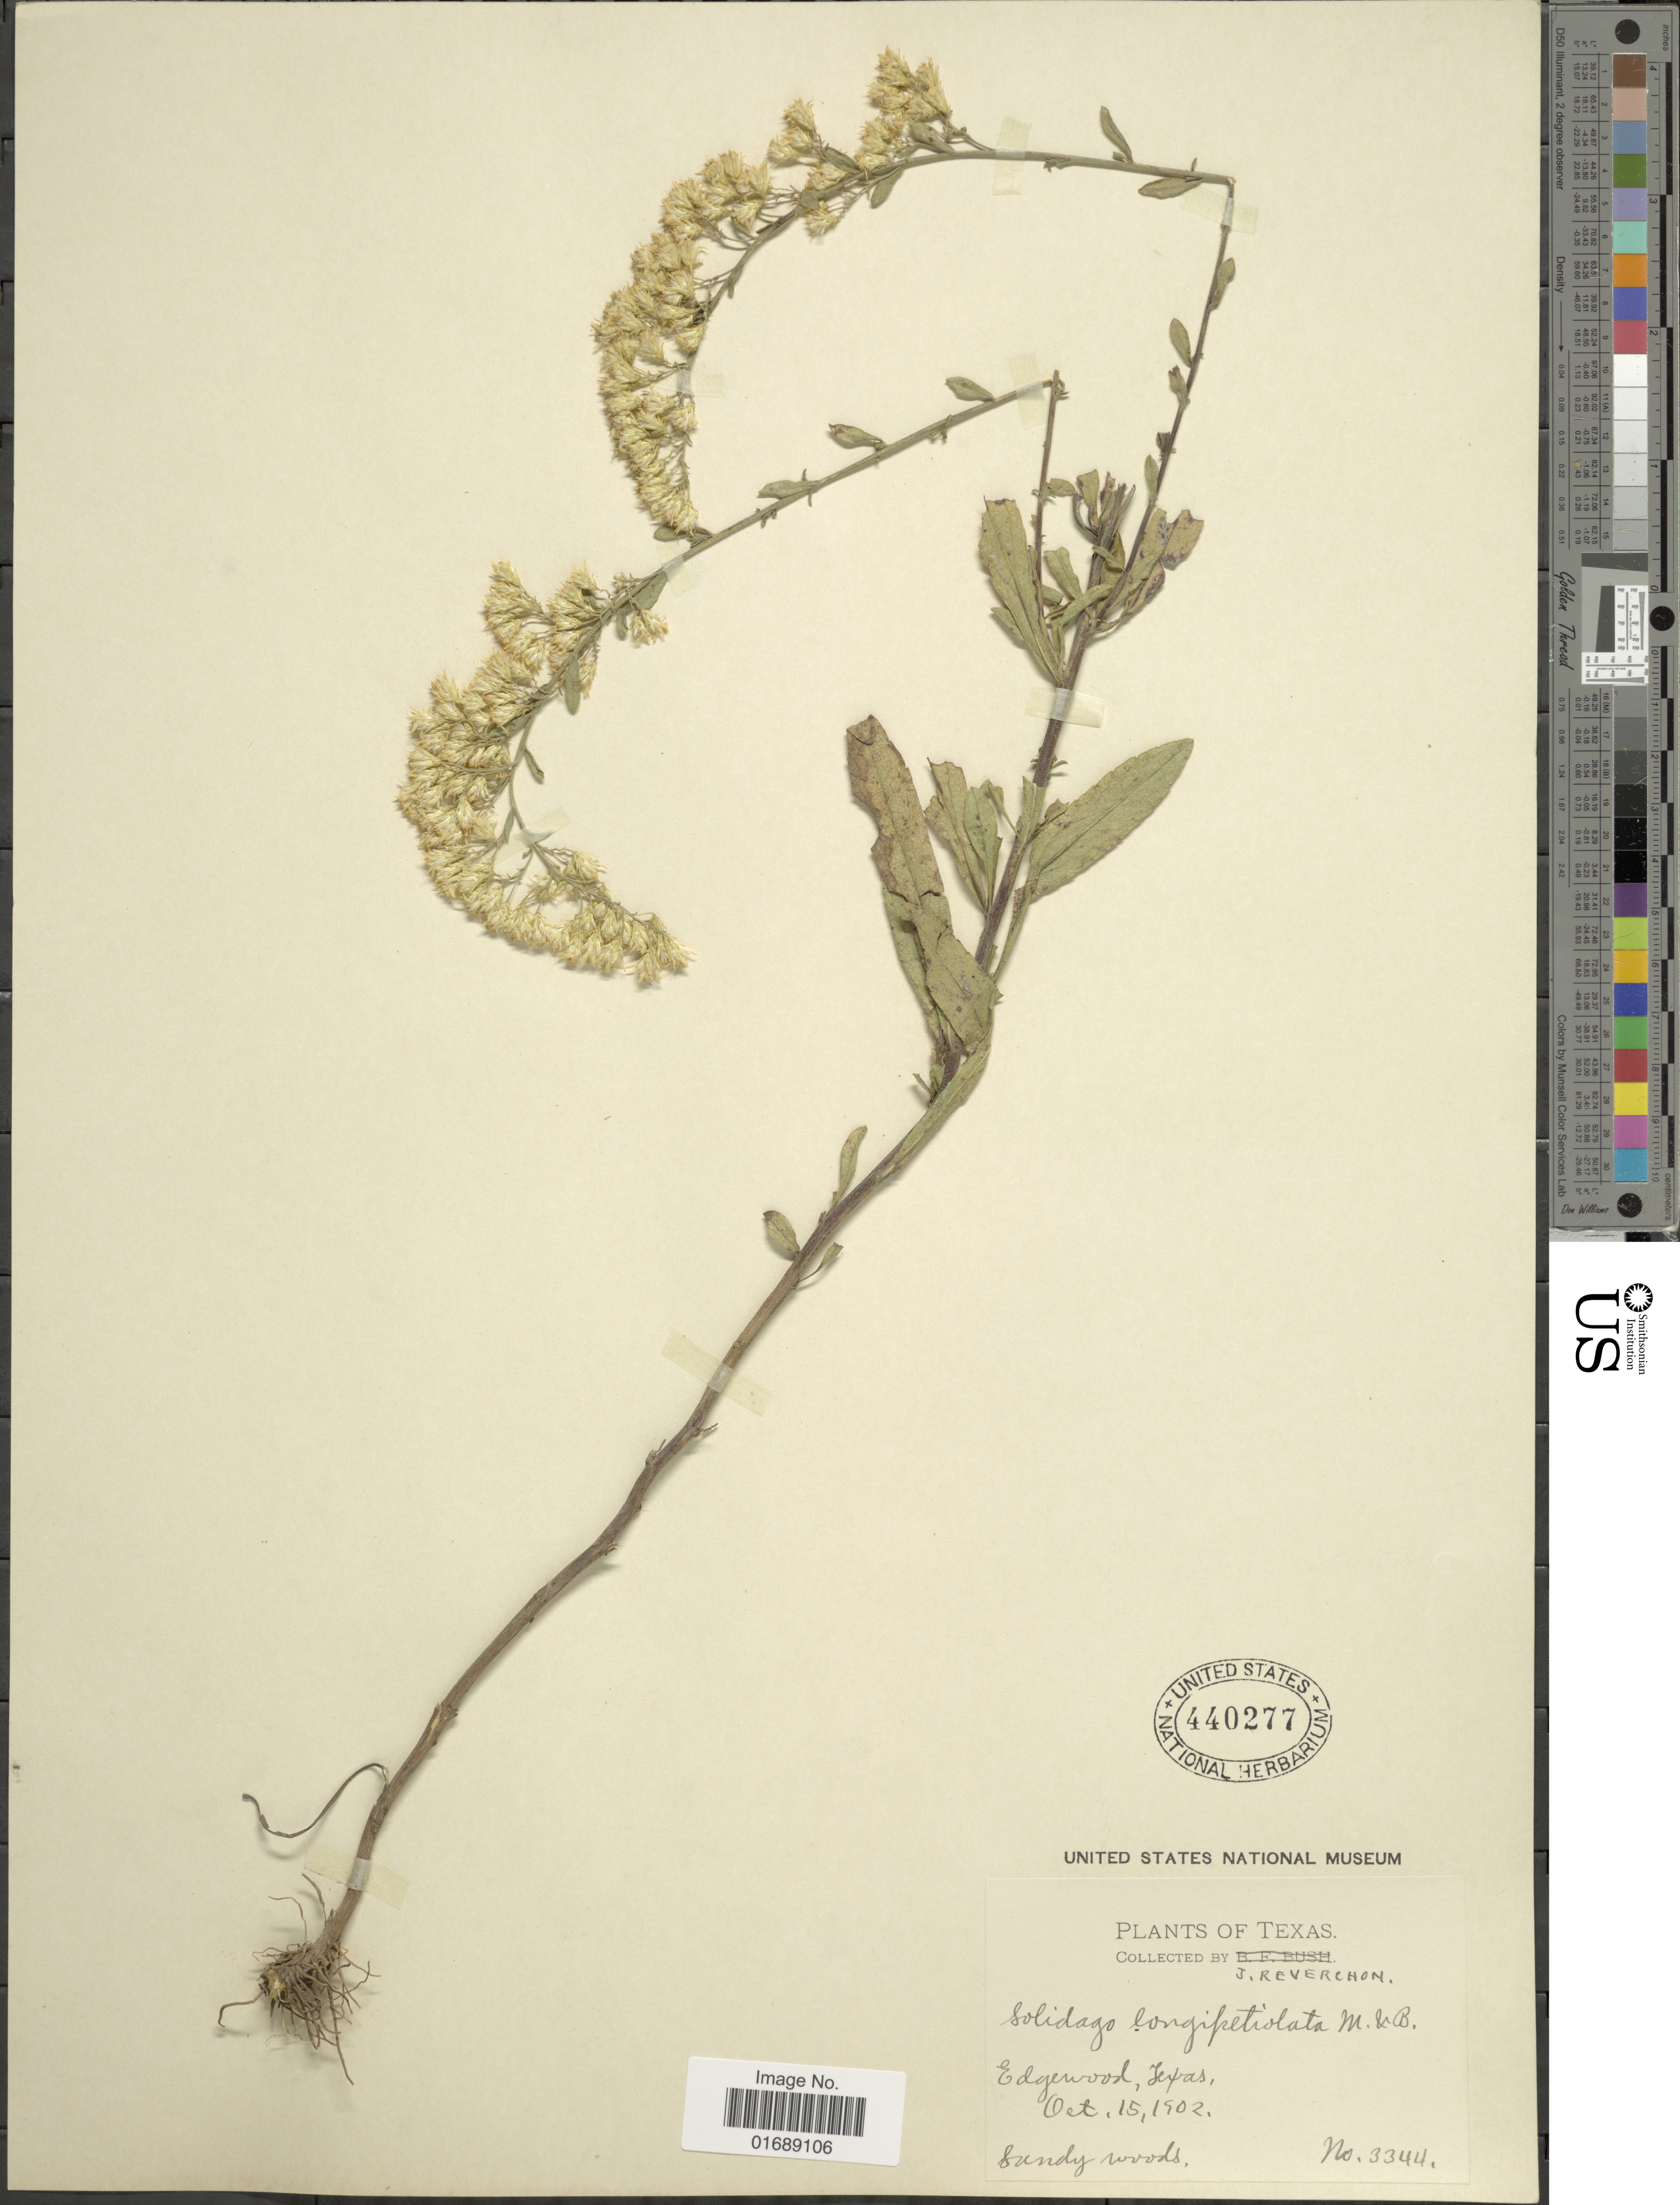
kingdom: Plantae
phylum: Tracheophyta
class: Magnoliopsida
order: Asterales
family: Asteraceae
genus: Solidago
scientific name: Solidago nemoralis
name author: Aiton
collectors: J. Reverchon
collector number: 3344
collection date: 1902-10-15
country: United States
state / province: Texas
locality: Edgewoods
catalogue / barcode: US 440277